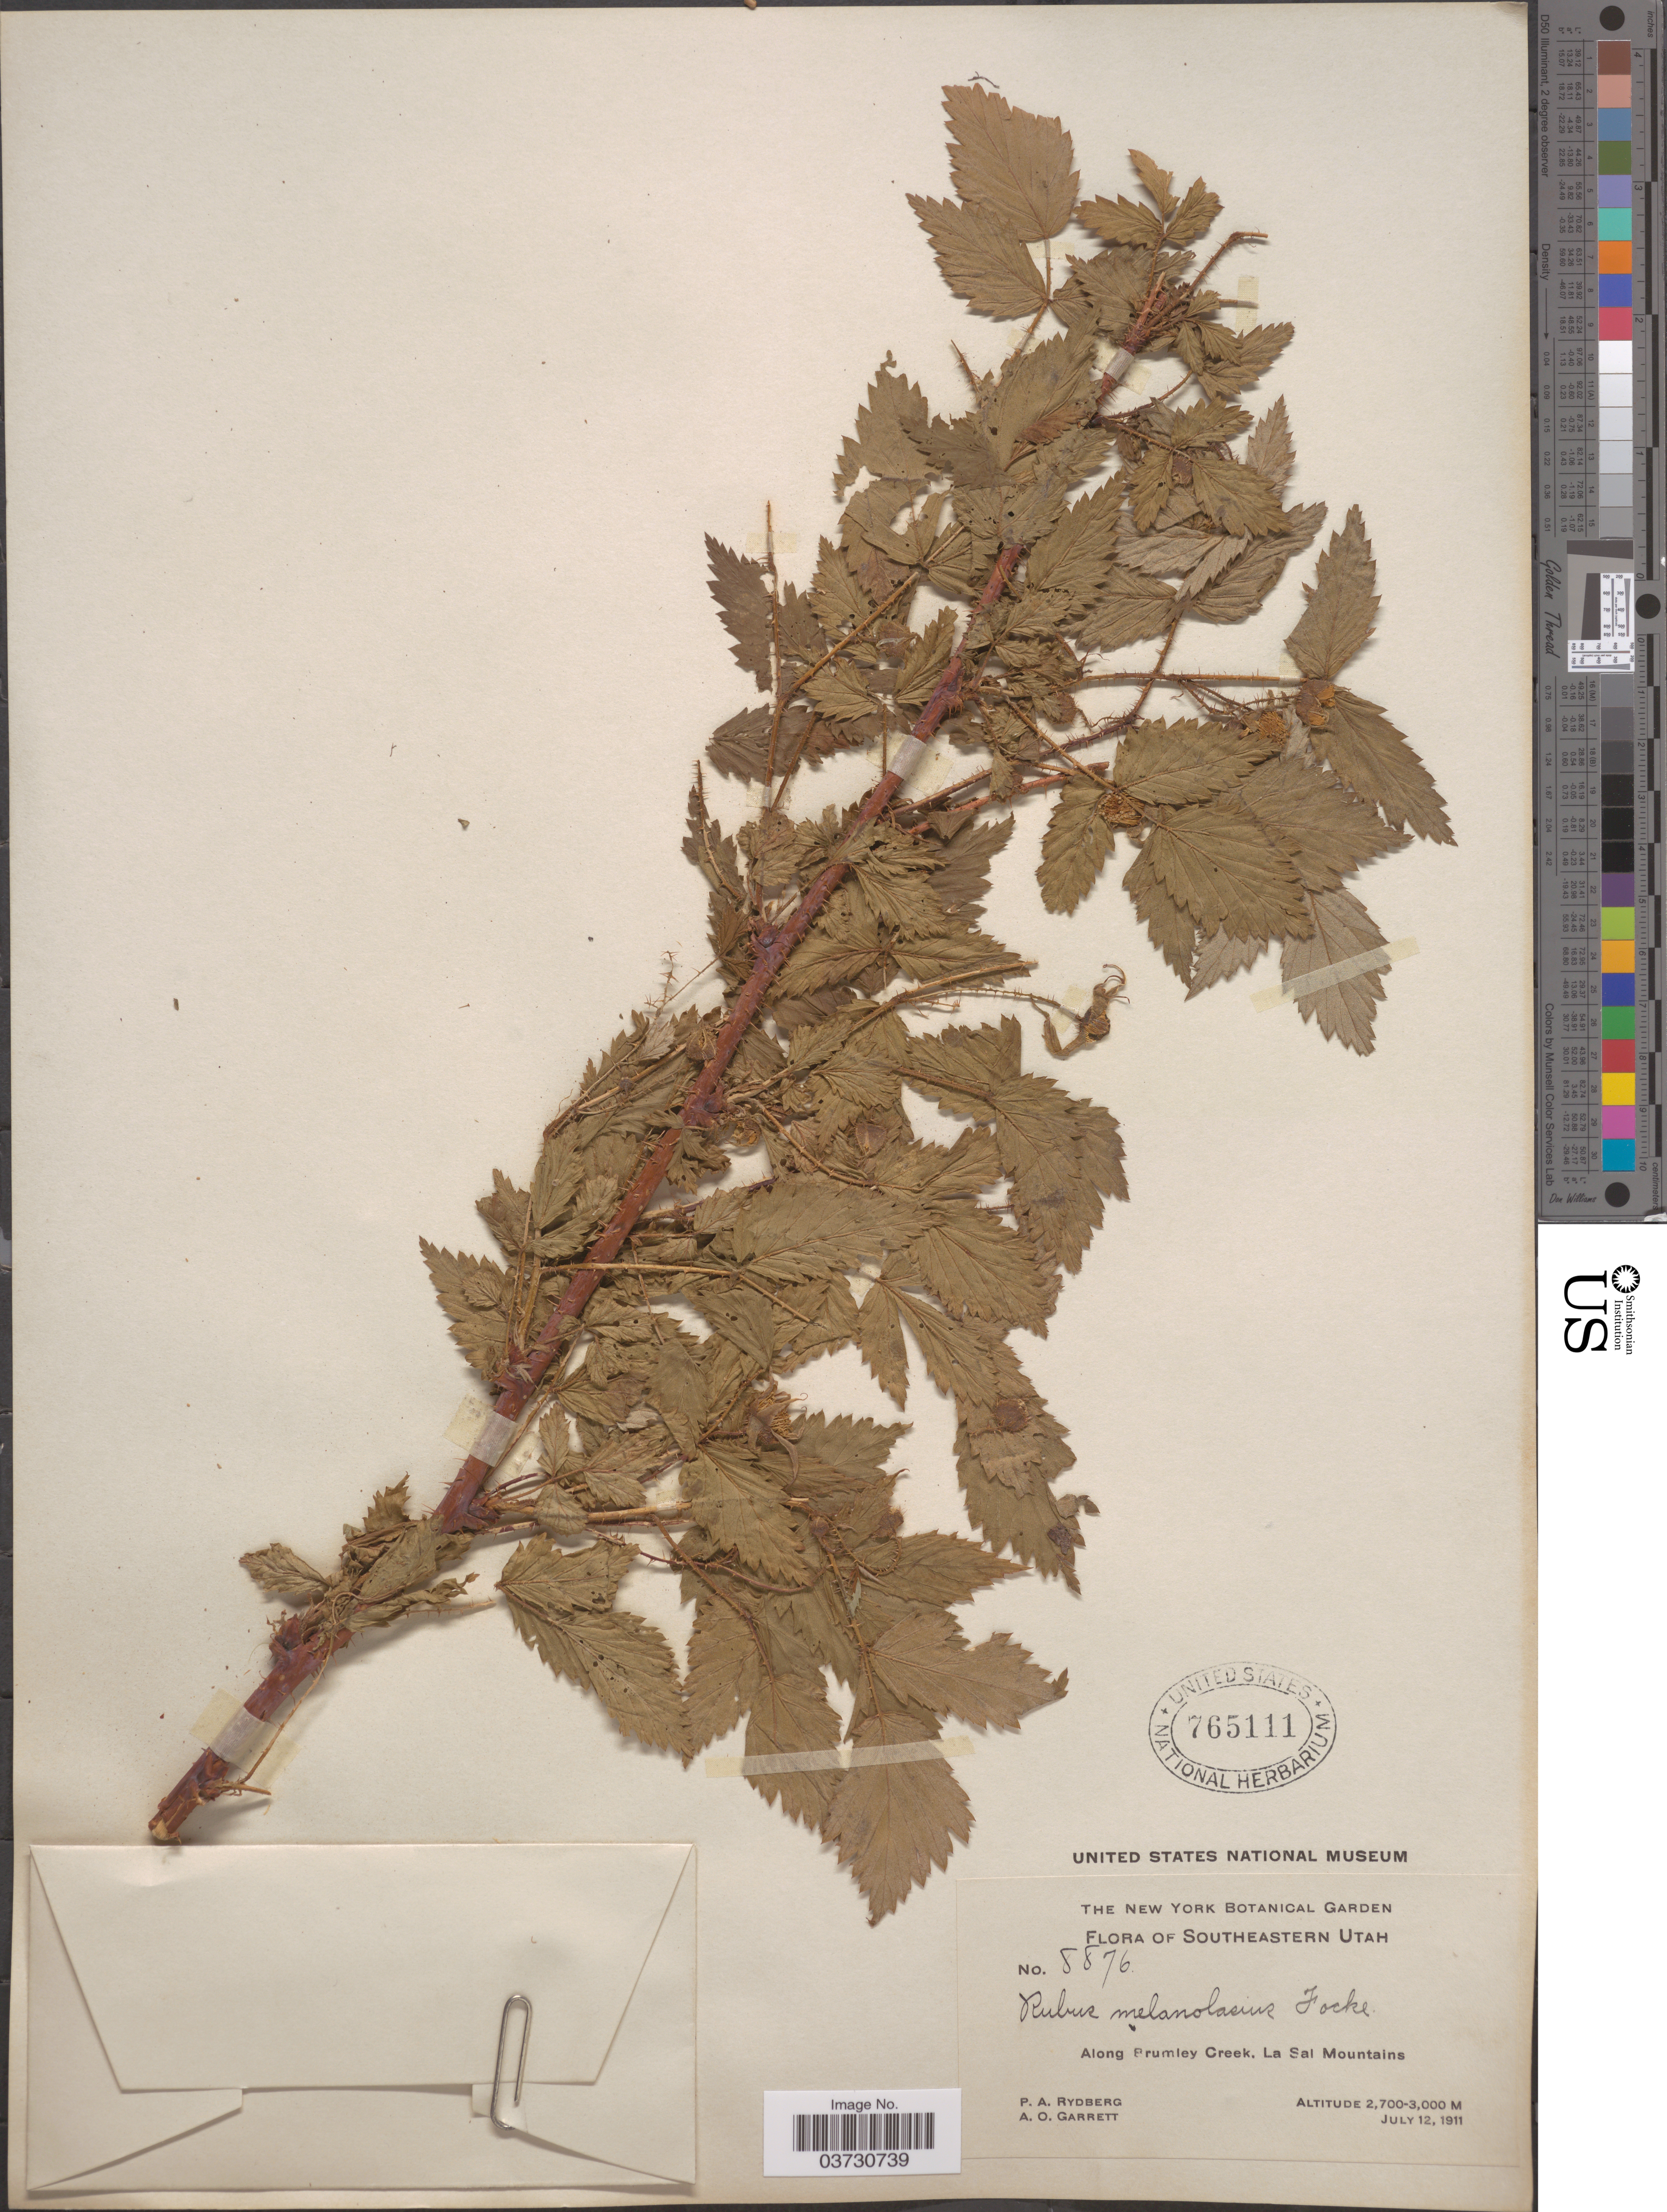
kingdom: Plantae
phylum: Tracheophyta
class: Magnoliopsida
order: Rosales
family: Rosaceae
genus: Rubus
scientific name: Rubus melanolasius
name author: Dieck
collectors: P. A. Rydberg & A. O. Garrett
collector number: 8876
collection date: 1911-07-12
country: United States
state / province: Utah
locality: Southeastern Utah. Along Prumley Creek, La Sal Mountains.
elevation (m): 2700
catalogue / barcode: US 765111